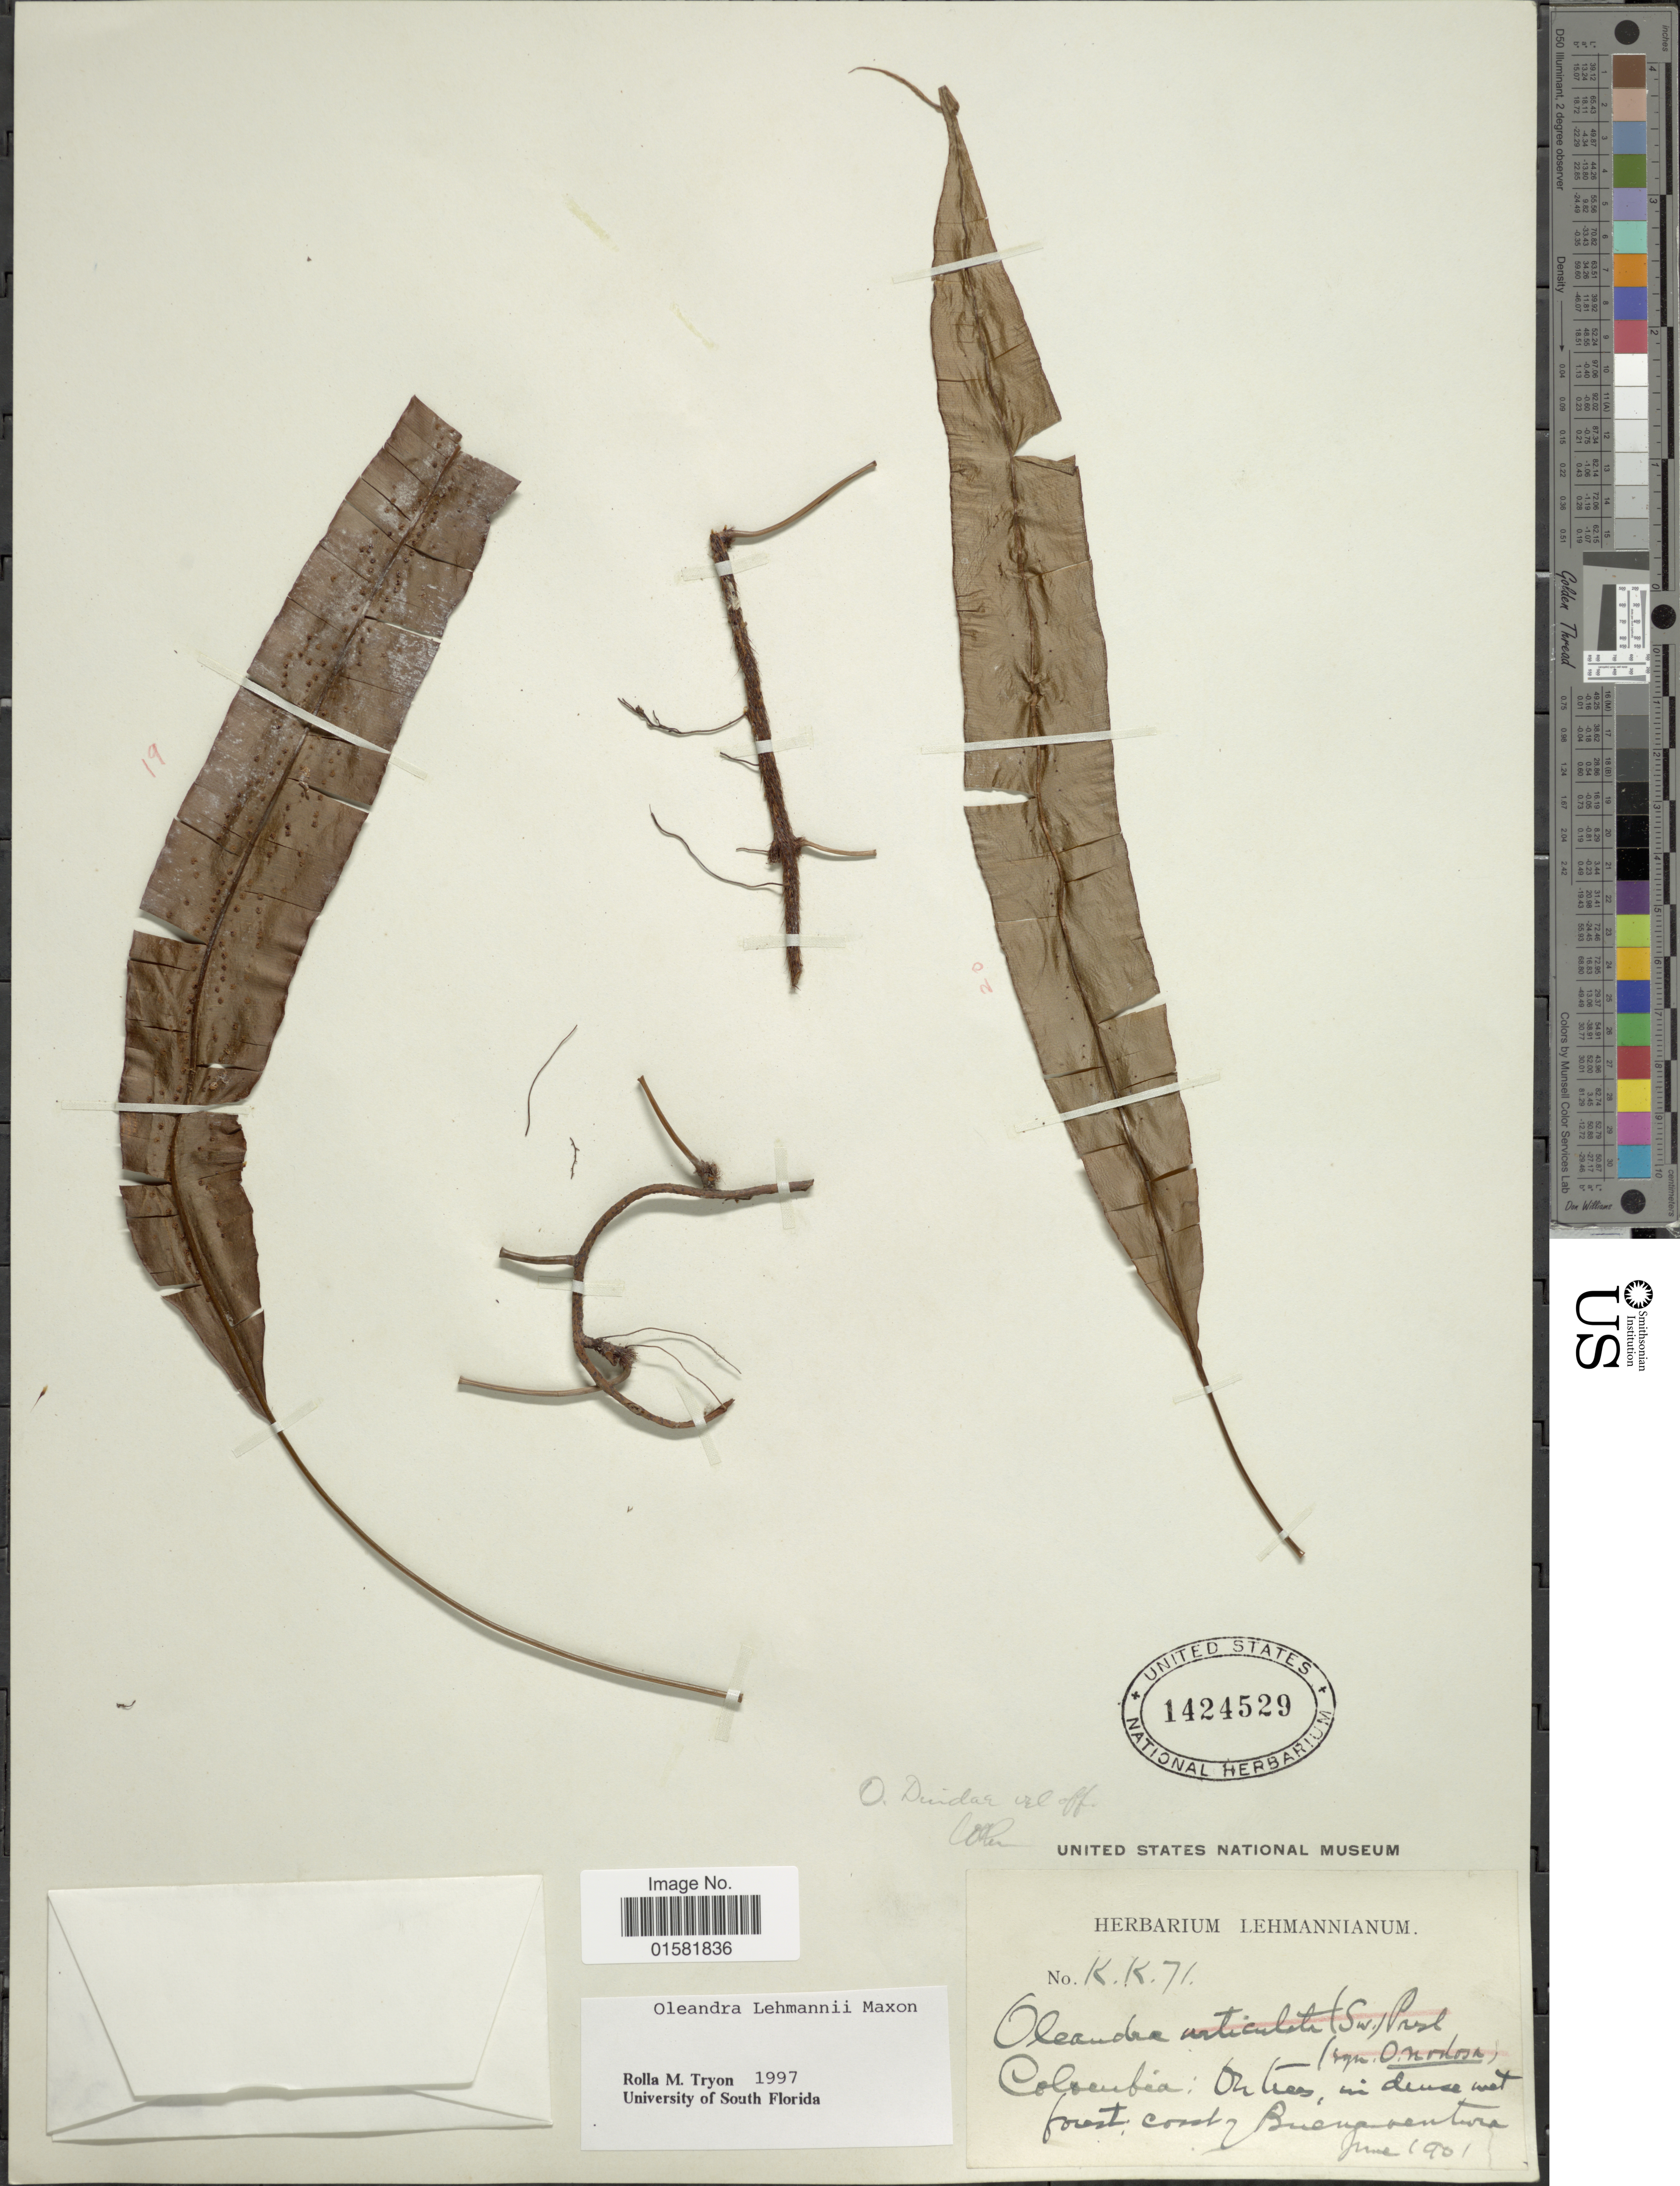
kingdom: Plantae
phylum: Tracheophyta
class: Polypodiopsida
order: Polypodiales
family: Oleandraceae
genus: Oleandra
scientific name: Oleandra archeri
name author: Maxon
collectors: ex herb. Lehmannianum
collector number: KK71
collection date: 1901-06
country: Colombia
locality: coast Buenaventura.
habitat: Colombia, on trees in dense wet forest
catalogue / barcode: US 1424529